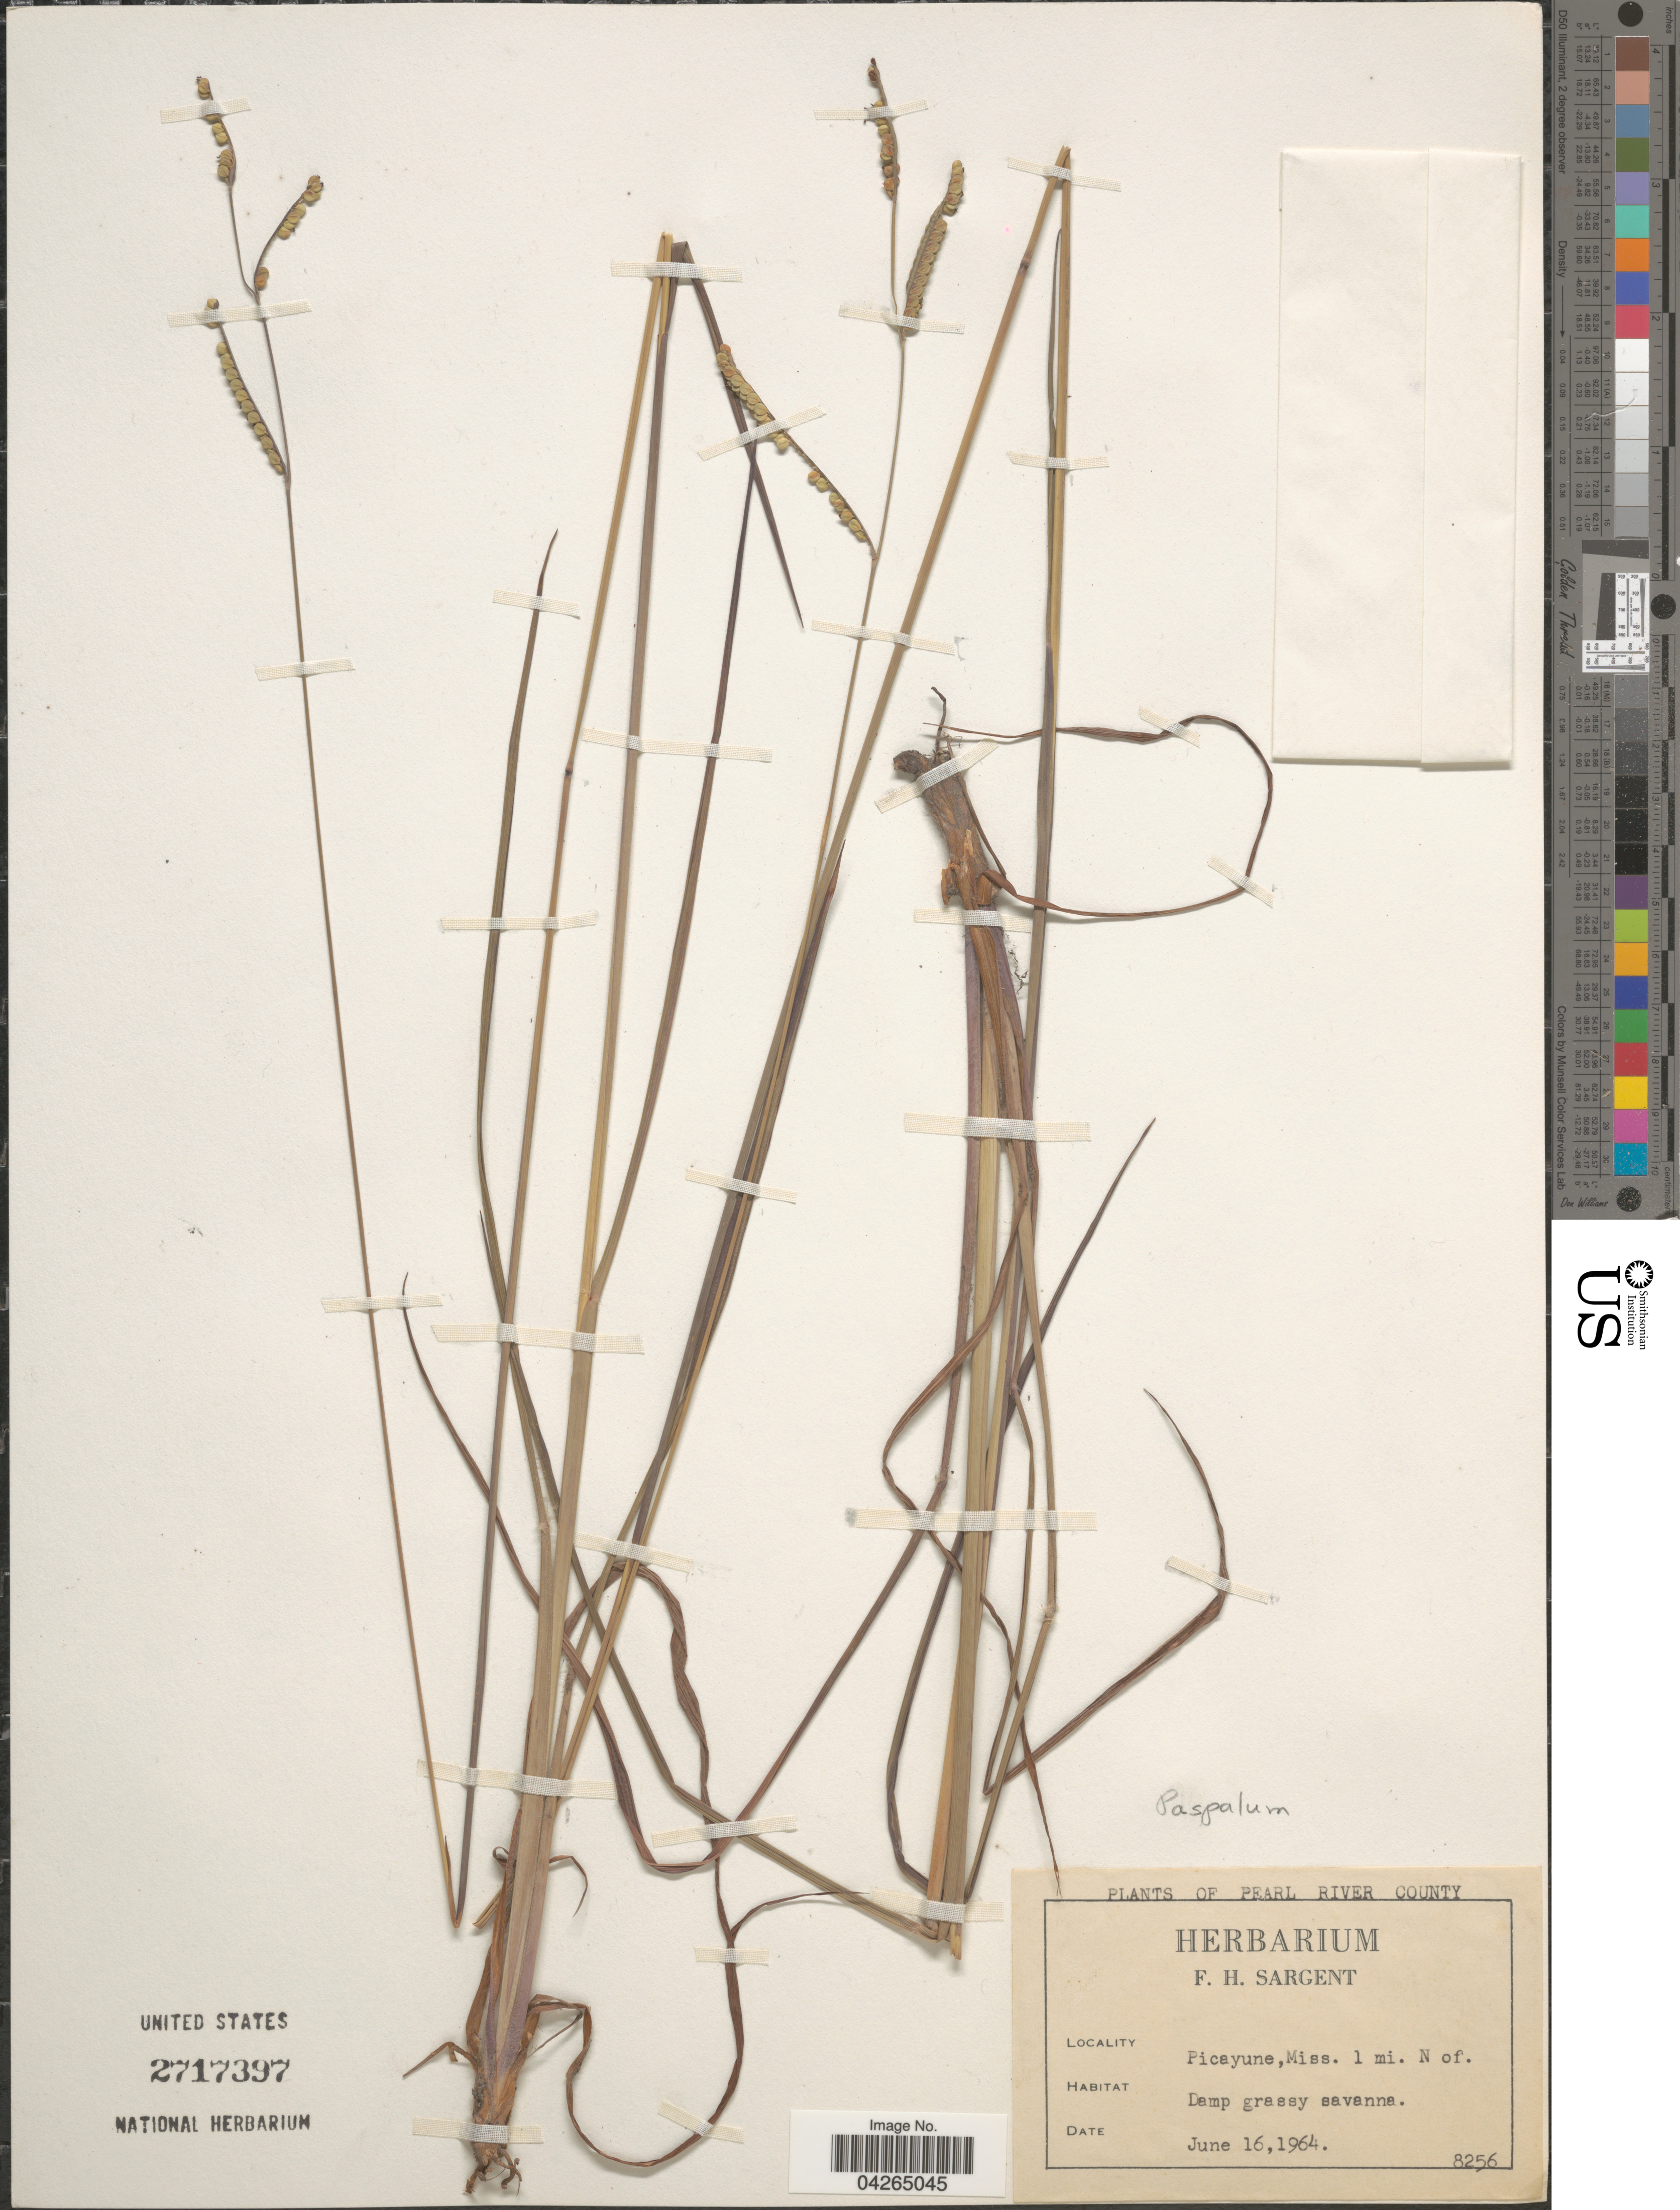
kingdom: Plantae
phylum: Tracheophyta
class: Liliopsida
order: Poales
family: Poaceae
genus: Paspalum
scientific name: Paspalum sp.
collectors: Ex herb. F. H. Sargent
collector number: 8256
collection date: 1964-06-16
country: United States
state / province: Mississippi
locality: Pearl River County. Picayune, 1 mi. N of.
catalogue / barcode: US 2717397